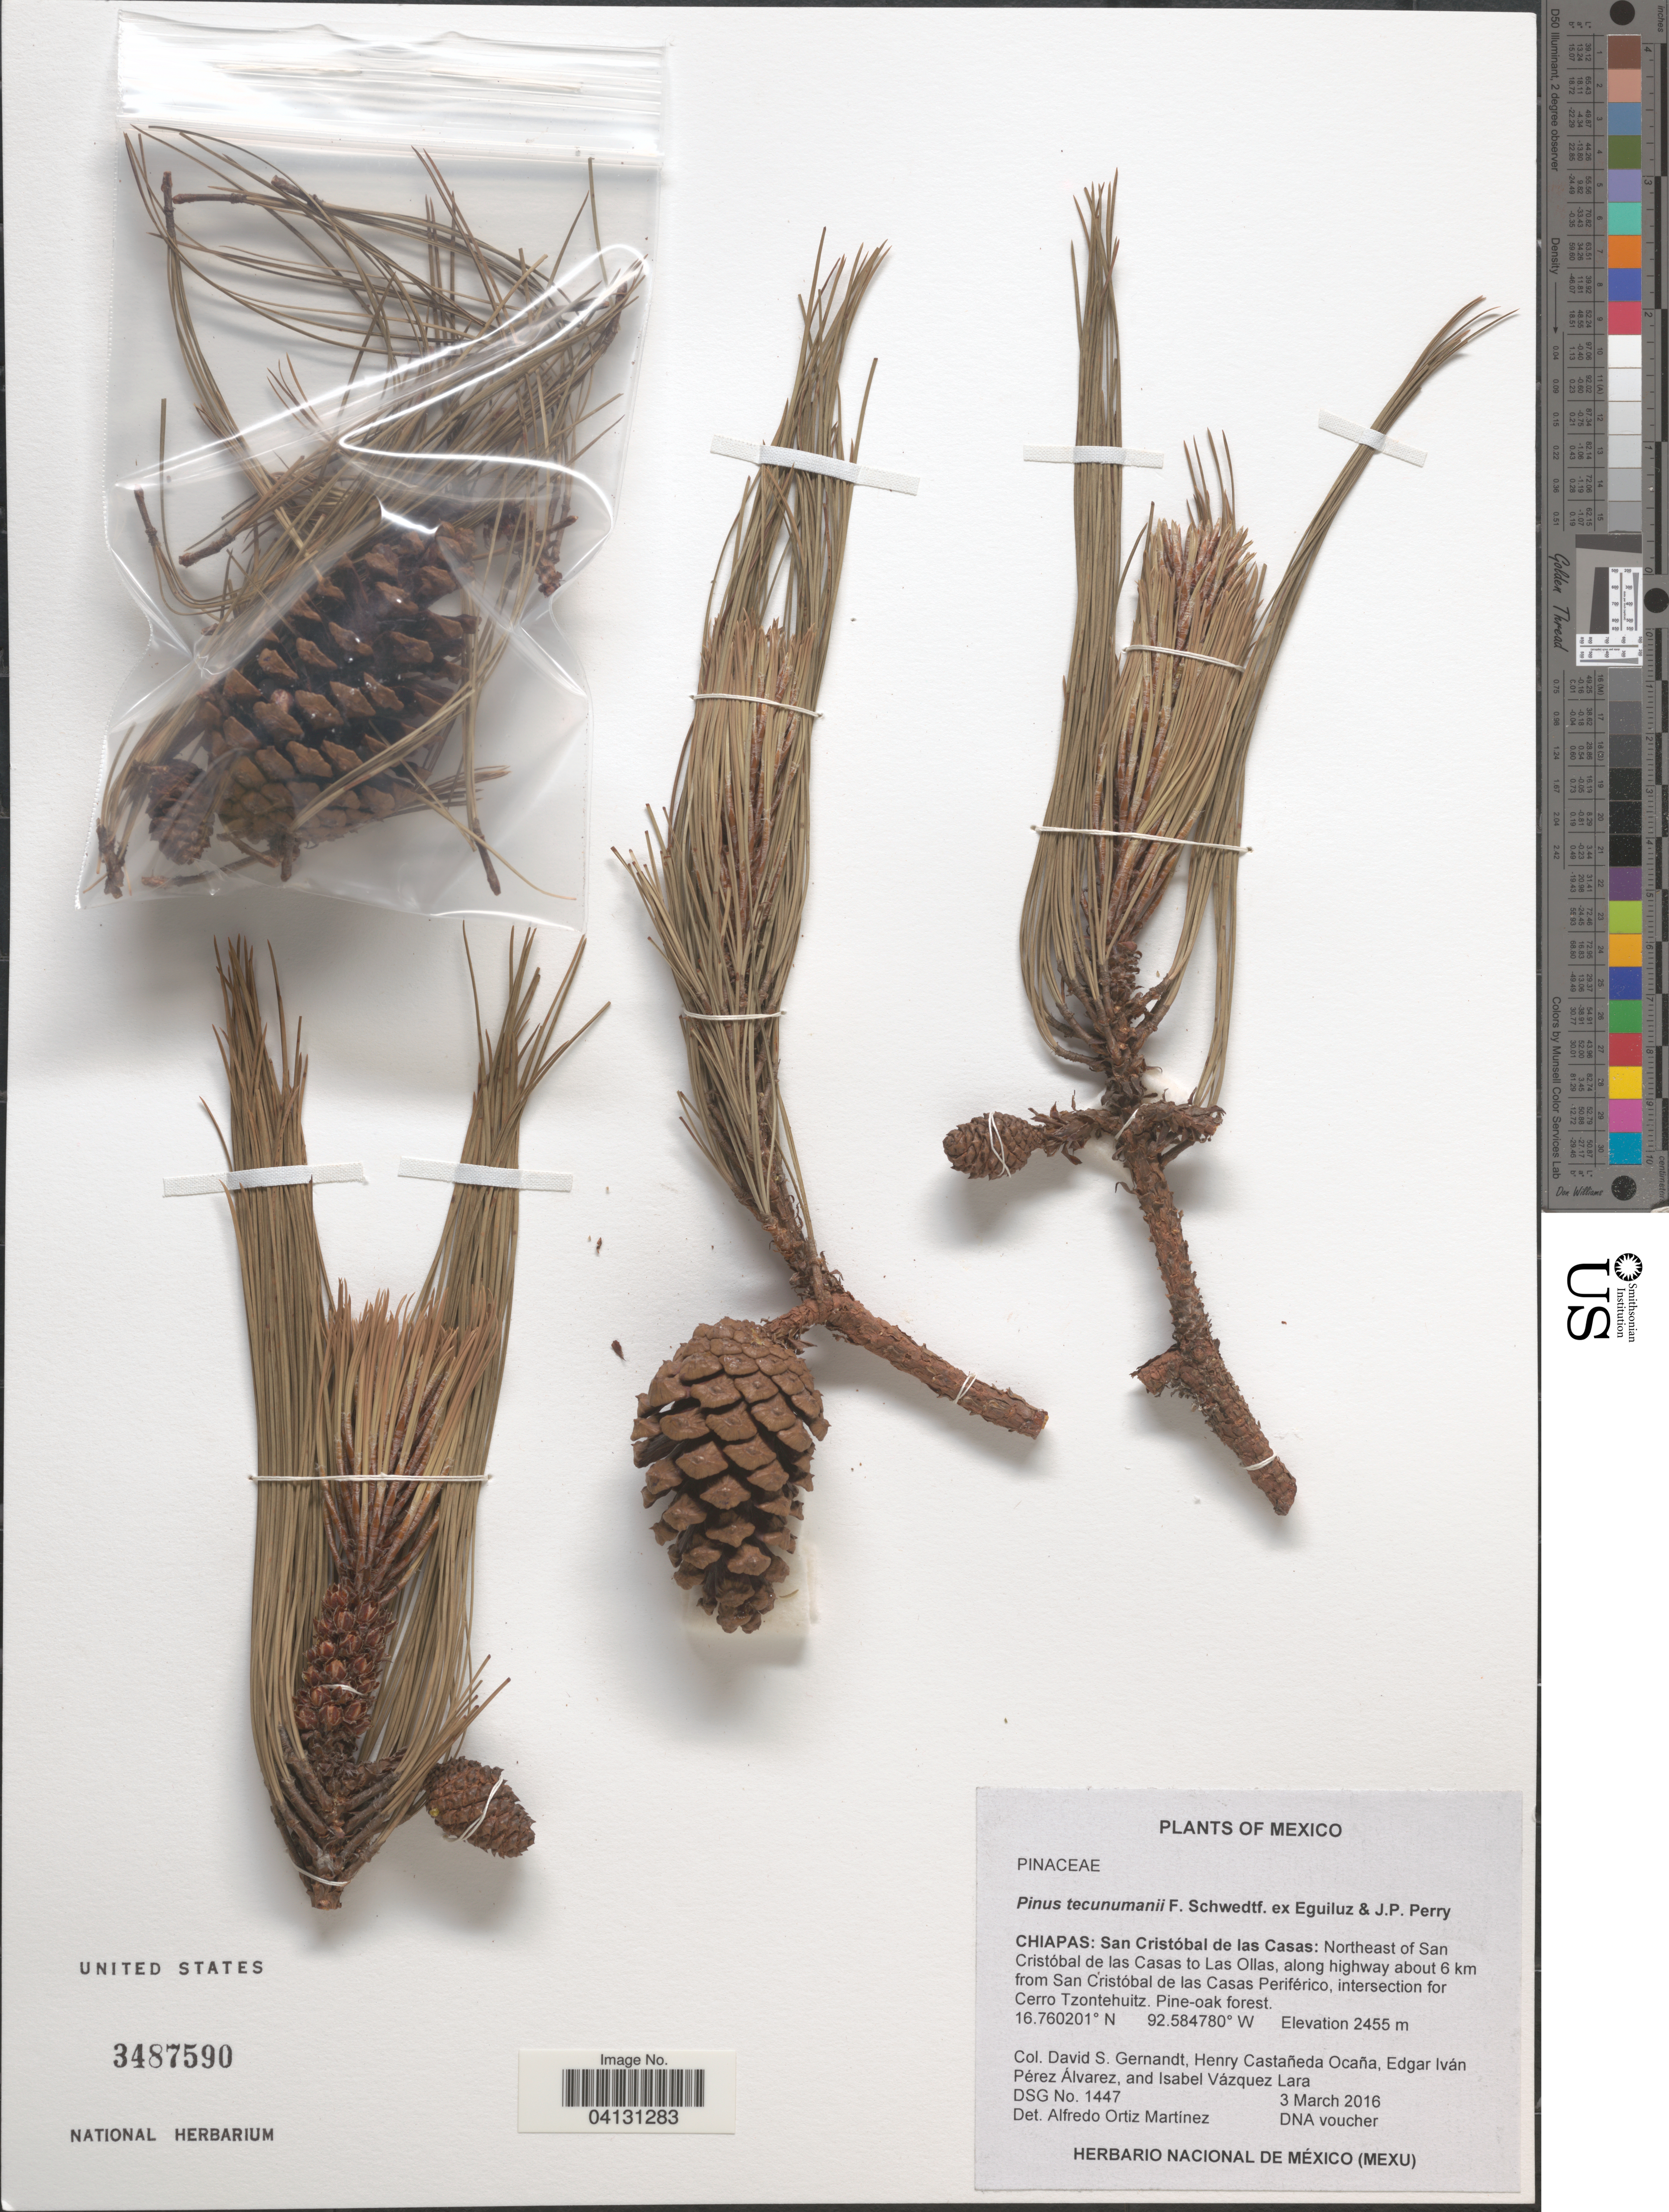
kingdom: Plantae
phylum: Tracheophyta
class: Pinopsida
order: Pinales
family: Pinaceae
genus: Pinus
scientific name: Pinus tecunumanii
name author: F. Schwerdtf. ex Eguiluz & J.P. Perry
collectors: D. S. Gernandt, H. Castañeda Ocaña, E. Alvarez & I. Vázquez Lara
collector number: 1447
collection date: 2016-03-03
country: Mexico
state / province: Chiapas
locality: San Cristóbal de las Casas: Northeast of San Cristóbal de las Casas to Las Ollas, along highway about 6 km from San Cristóbal de las Casas Periférico, intersection for Cerro Tzontehuitz.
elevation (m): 2455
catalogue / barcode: US 3487590